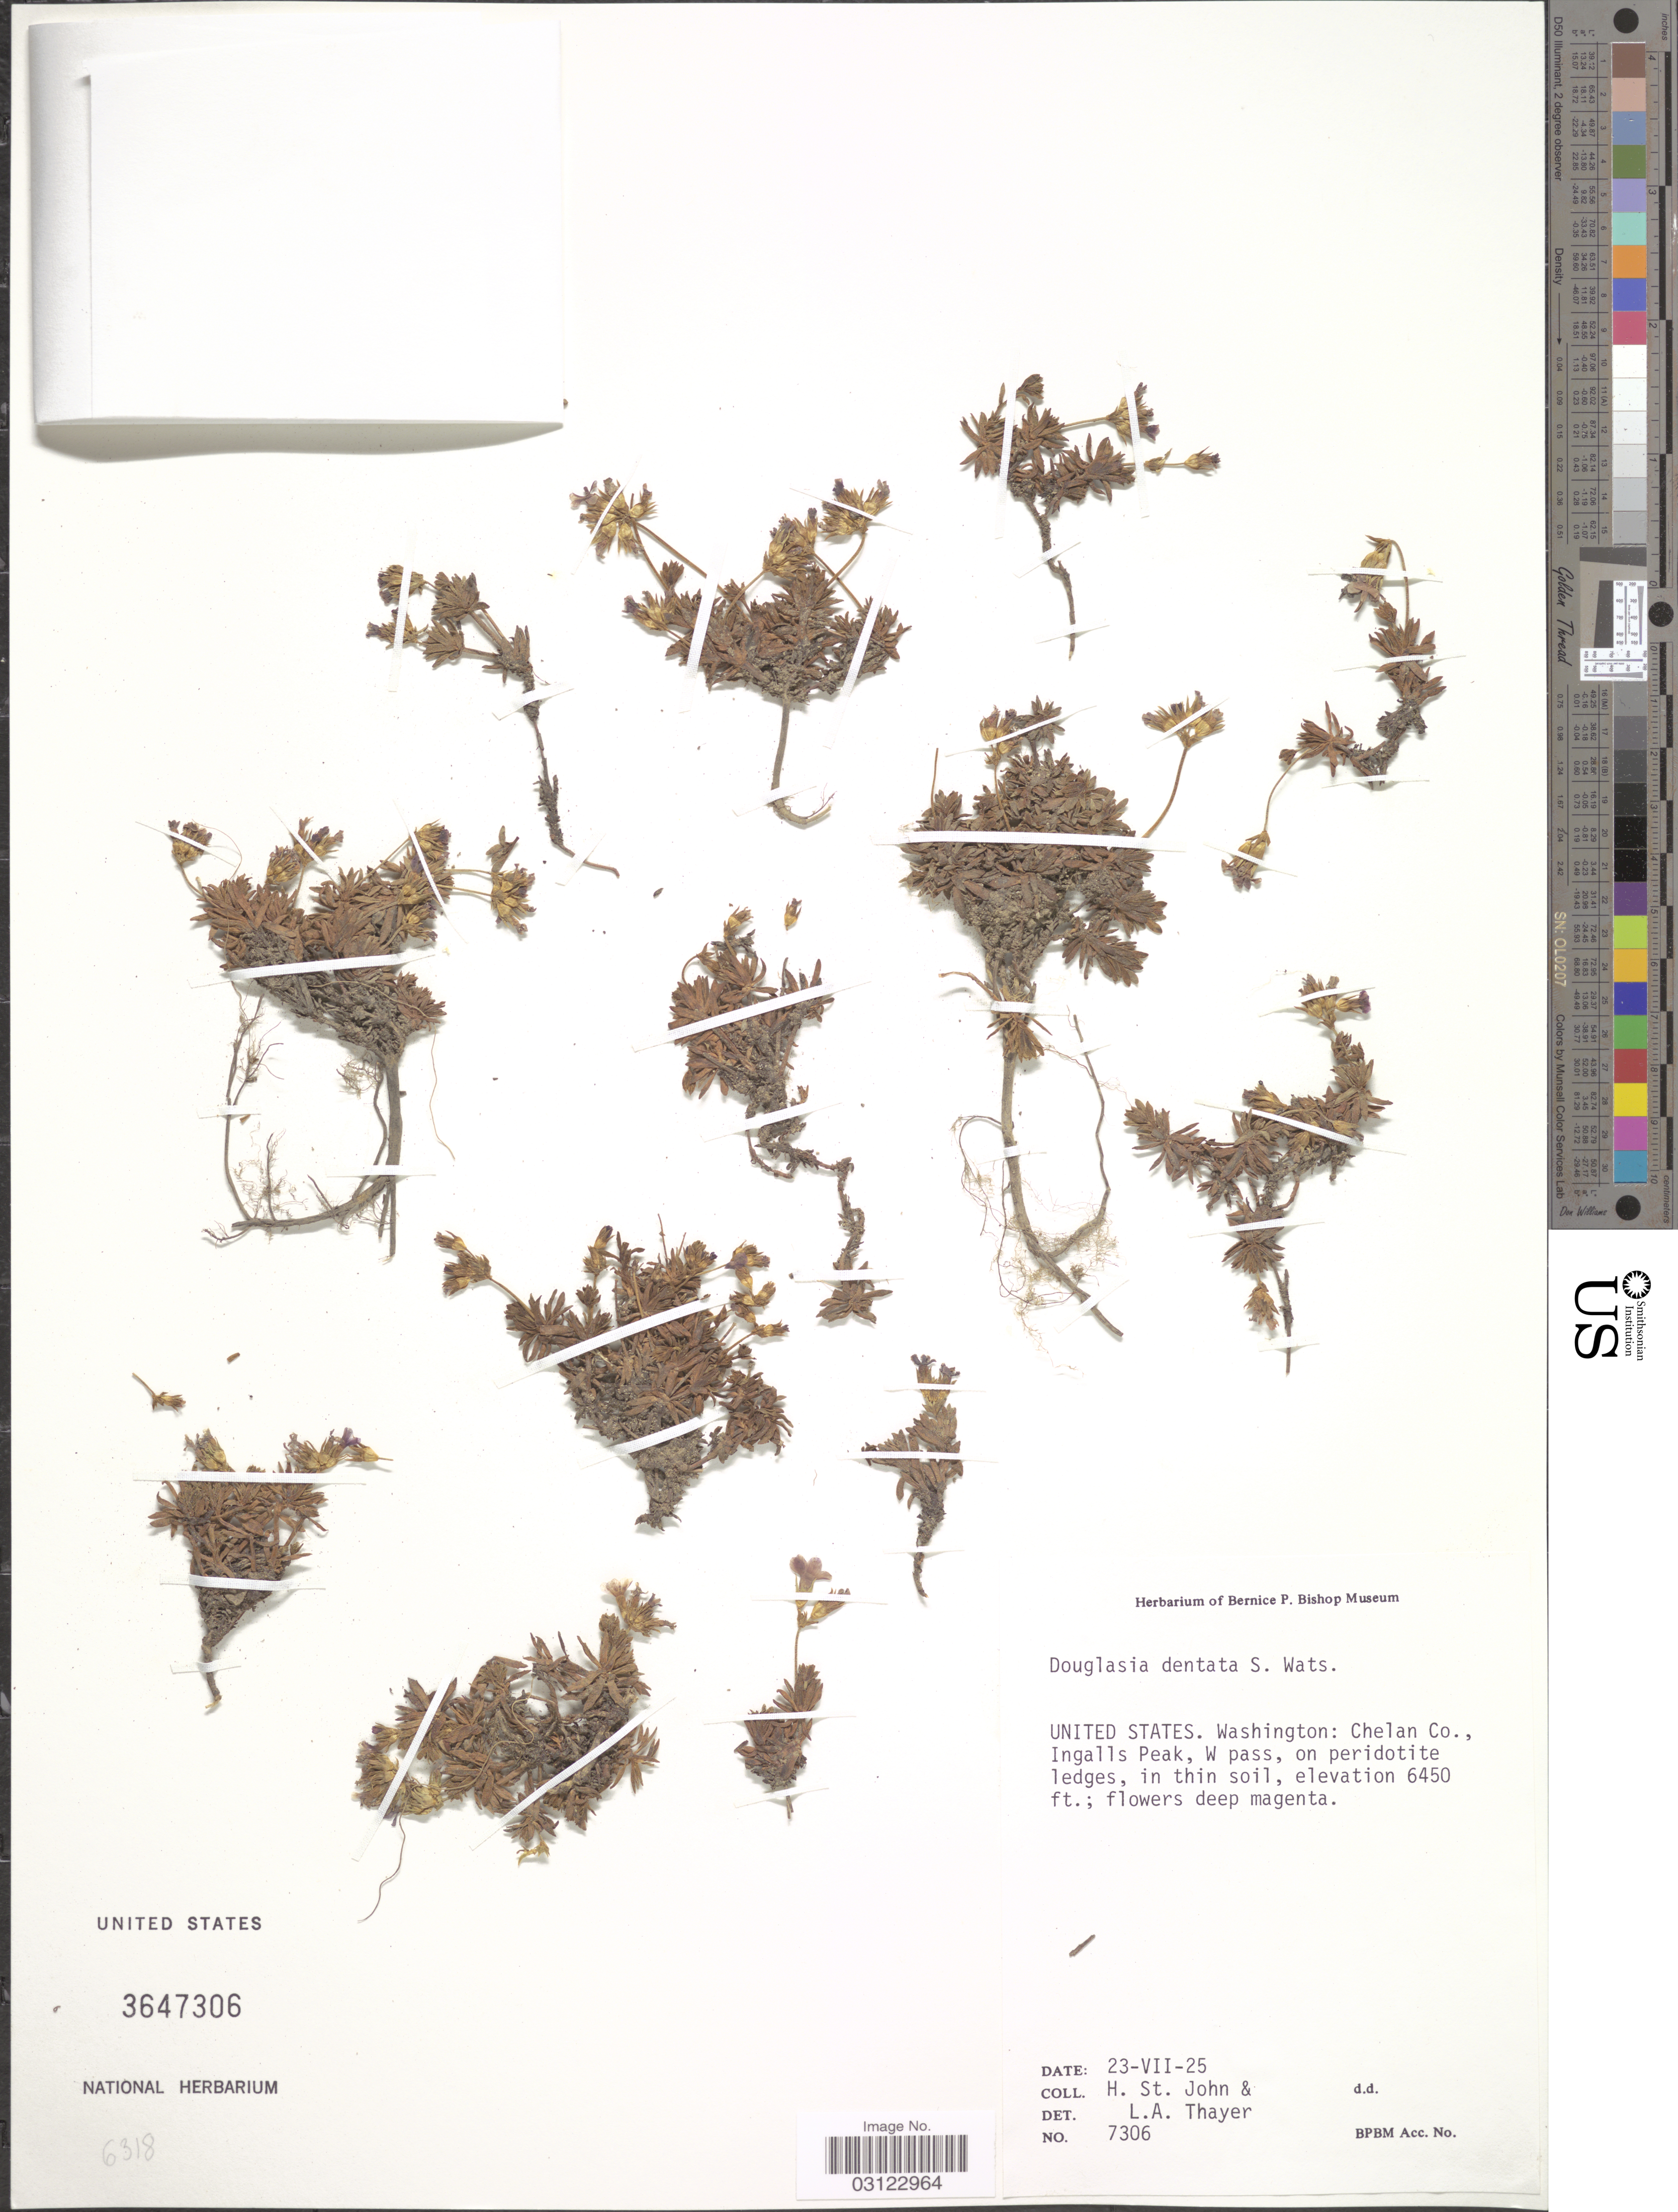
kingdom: Plantae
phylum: Tracheophyta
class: Magnoliopsida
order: Ericales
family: Primulaceae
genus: Douglasia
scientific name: Douglasia dentata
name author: S. Watson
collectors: H. St. John & L. Thayer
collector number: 7306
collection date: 1925-07-23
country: United States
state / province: Washington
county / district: Chelan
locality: Chelan Co., Ingalls Peak, W pass, on peridotite ledges.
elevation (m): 1966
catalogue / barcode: US 3647306